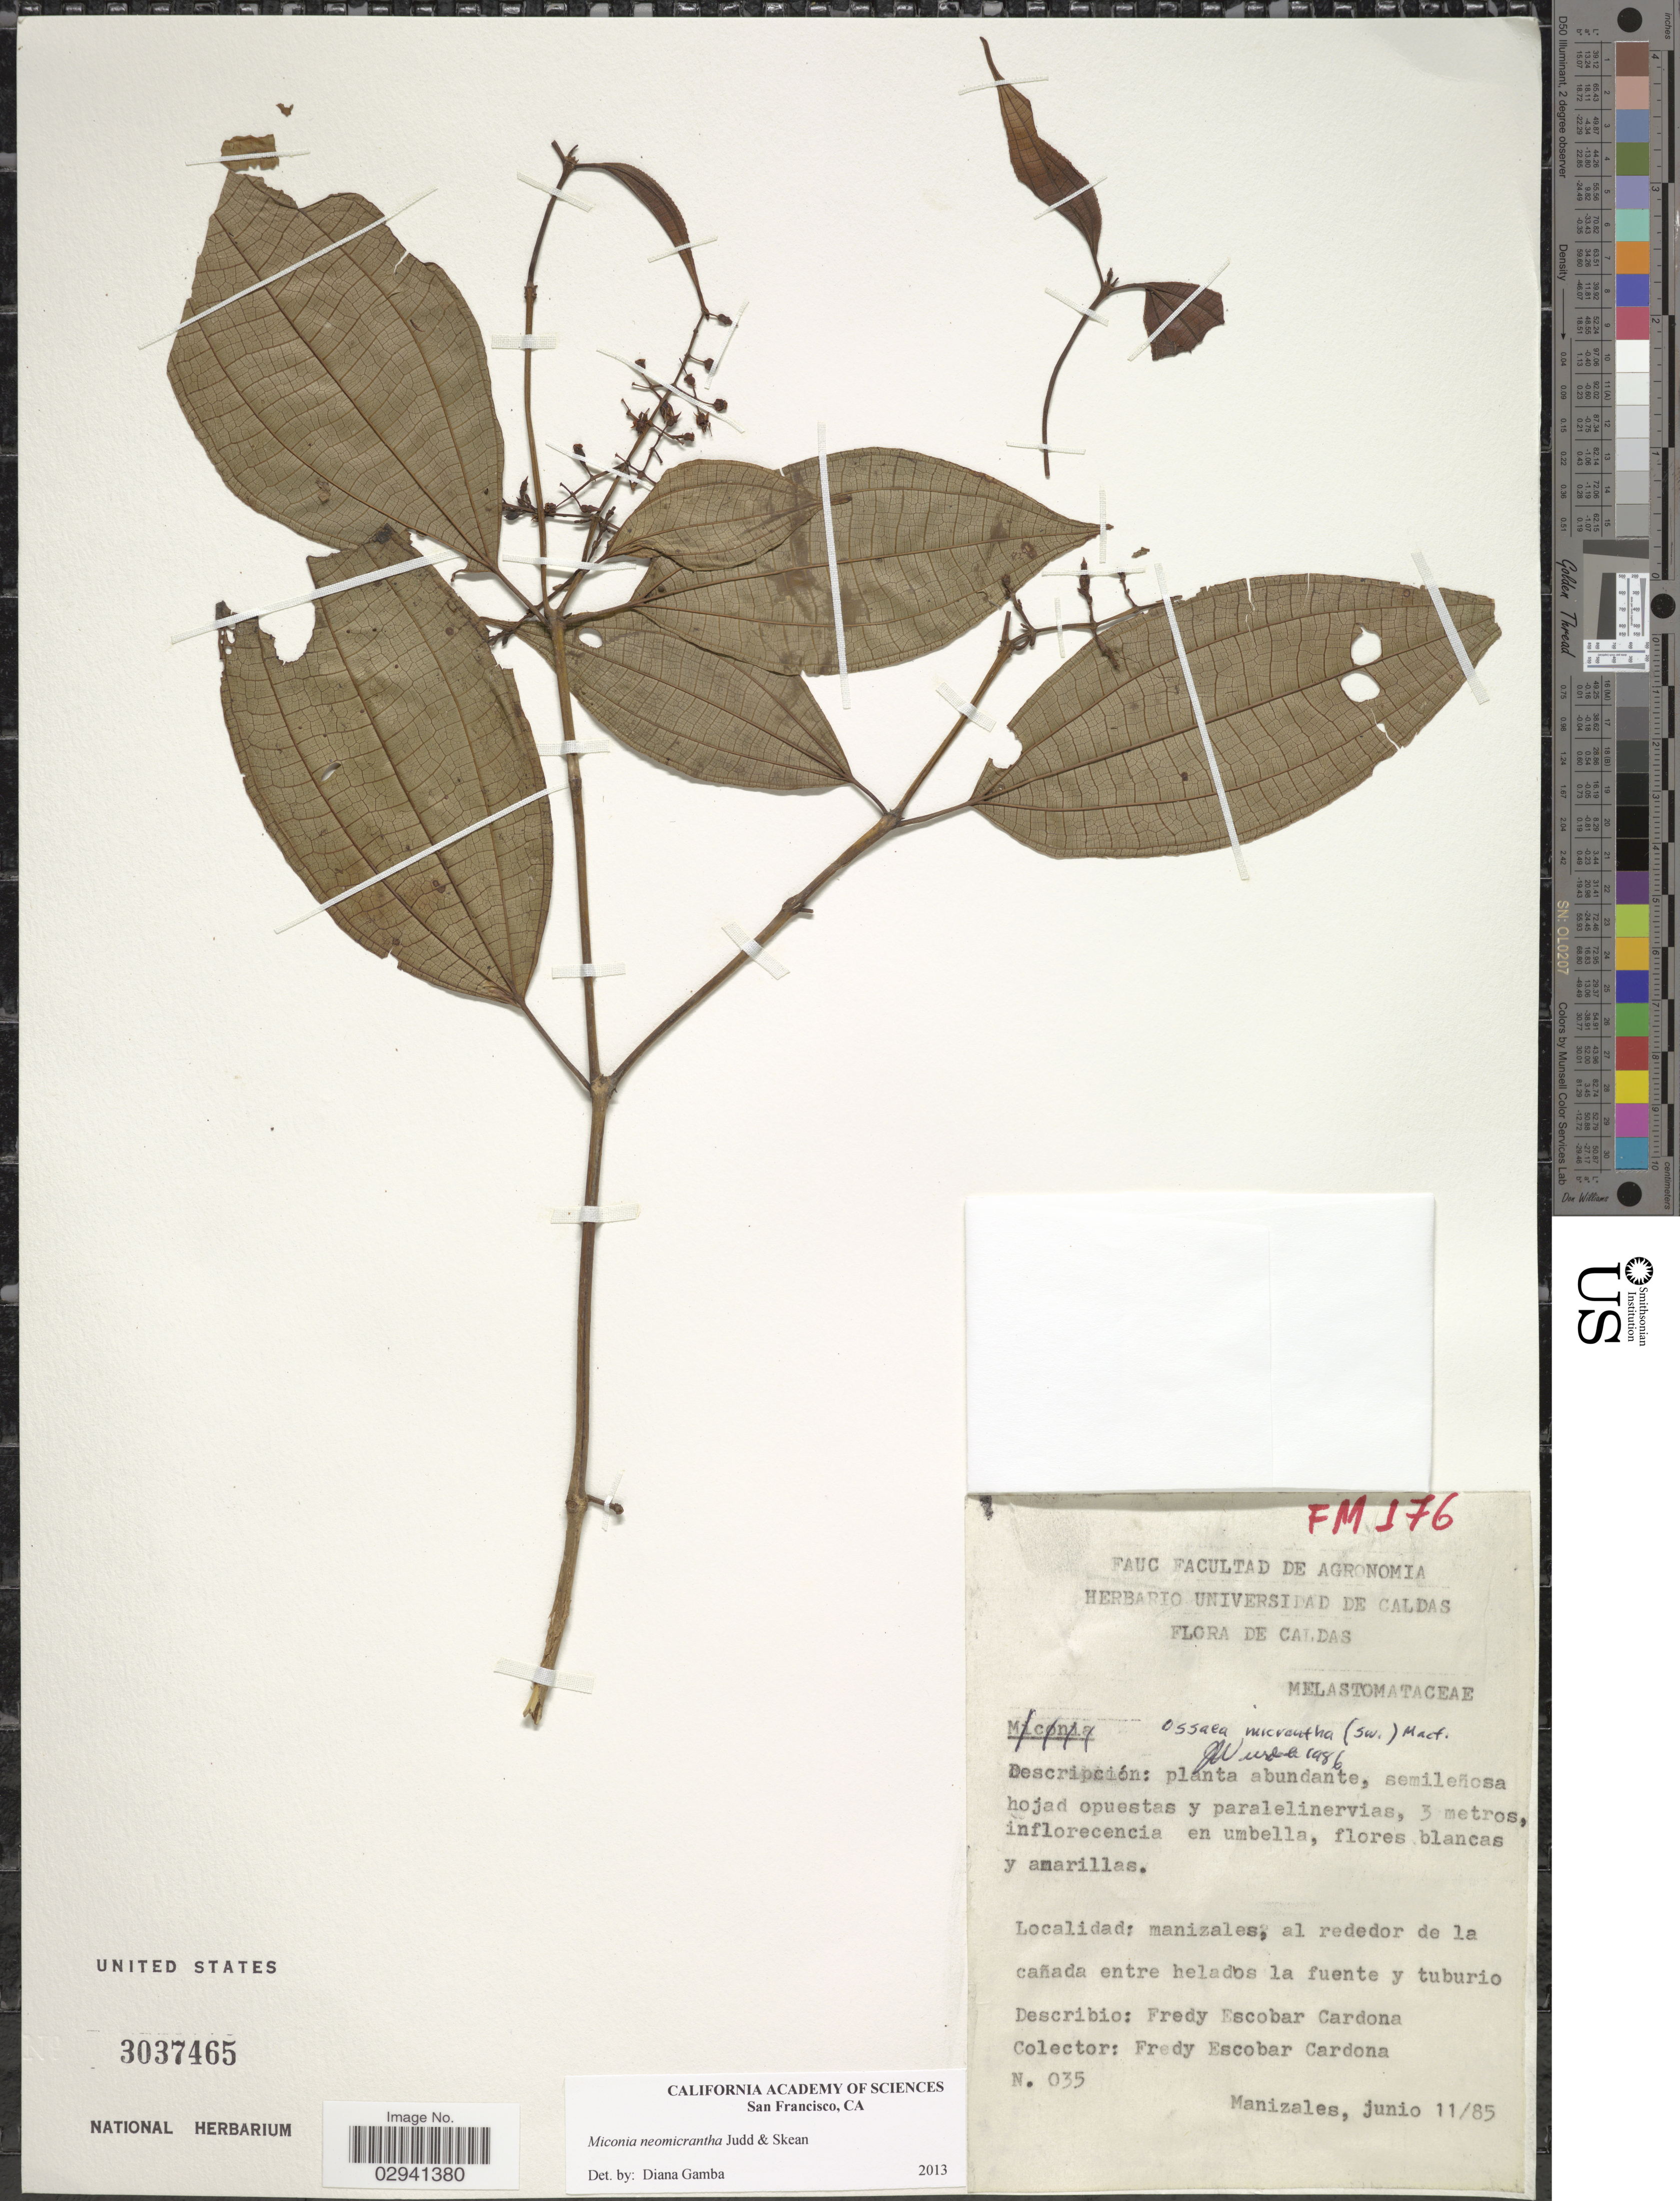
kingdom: Plantae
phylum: Tracheophyta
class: Magnoliopsida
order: Myrtales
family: Melastomataceae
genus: Miconia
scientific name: Miconia neomicrantha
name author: Judd & Skean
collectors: F. Cardona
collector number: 035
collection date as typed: Transcribed d/m/y: 11/6/85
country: Colombia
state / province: Caldas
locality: Manizales, al rededor de la cañada entre helados la fuente y tuburio.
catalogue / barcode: US 3037465